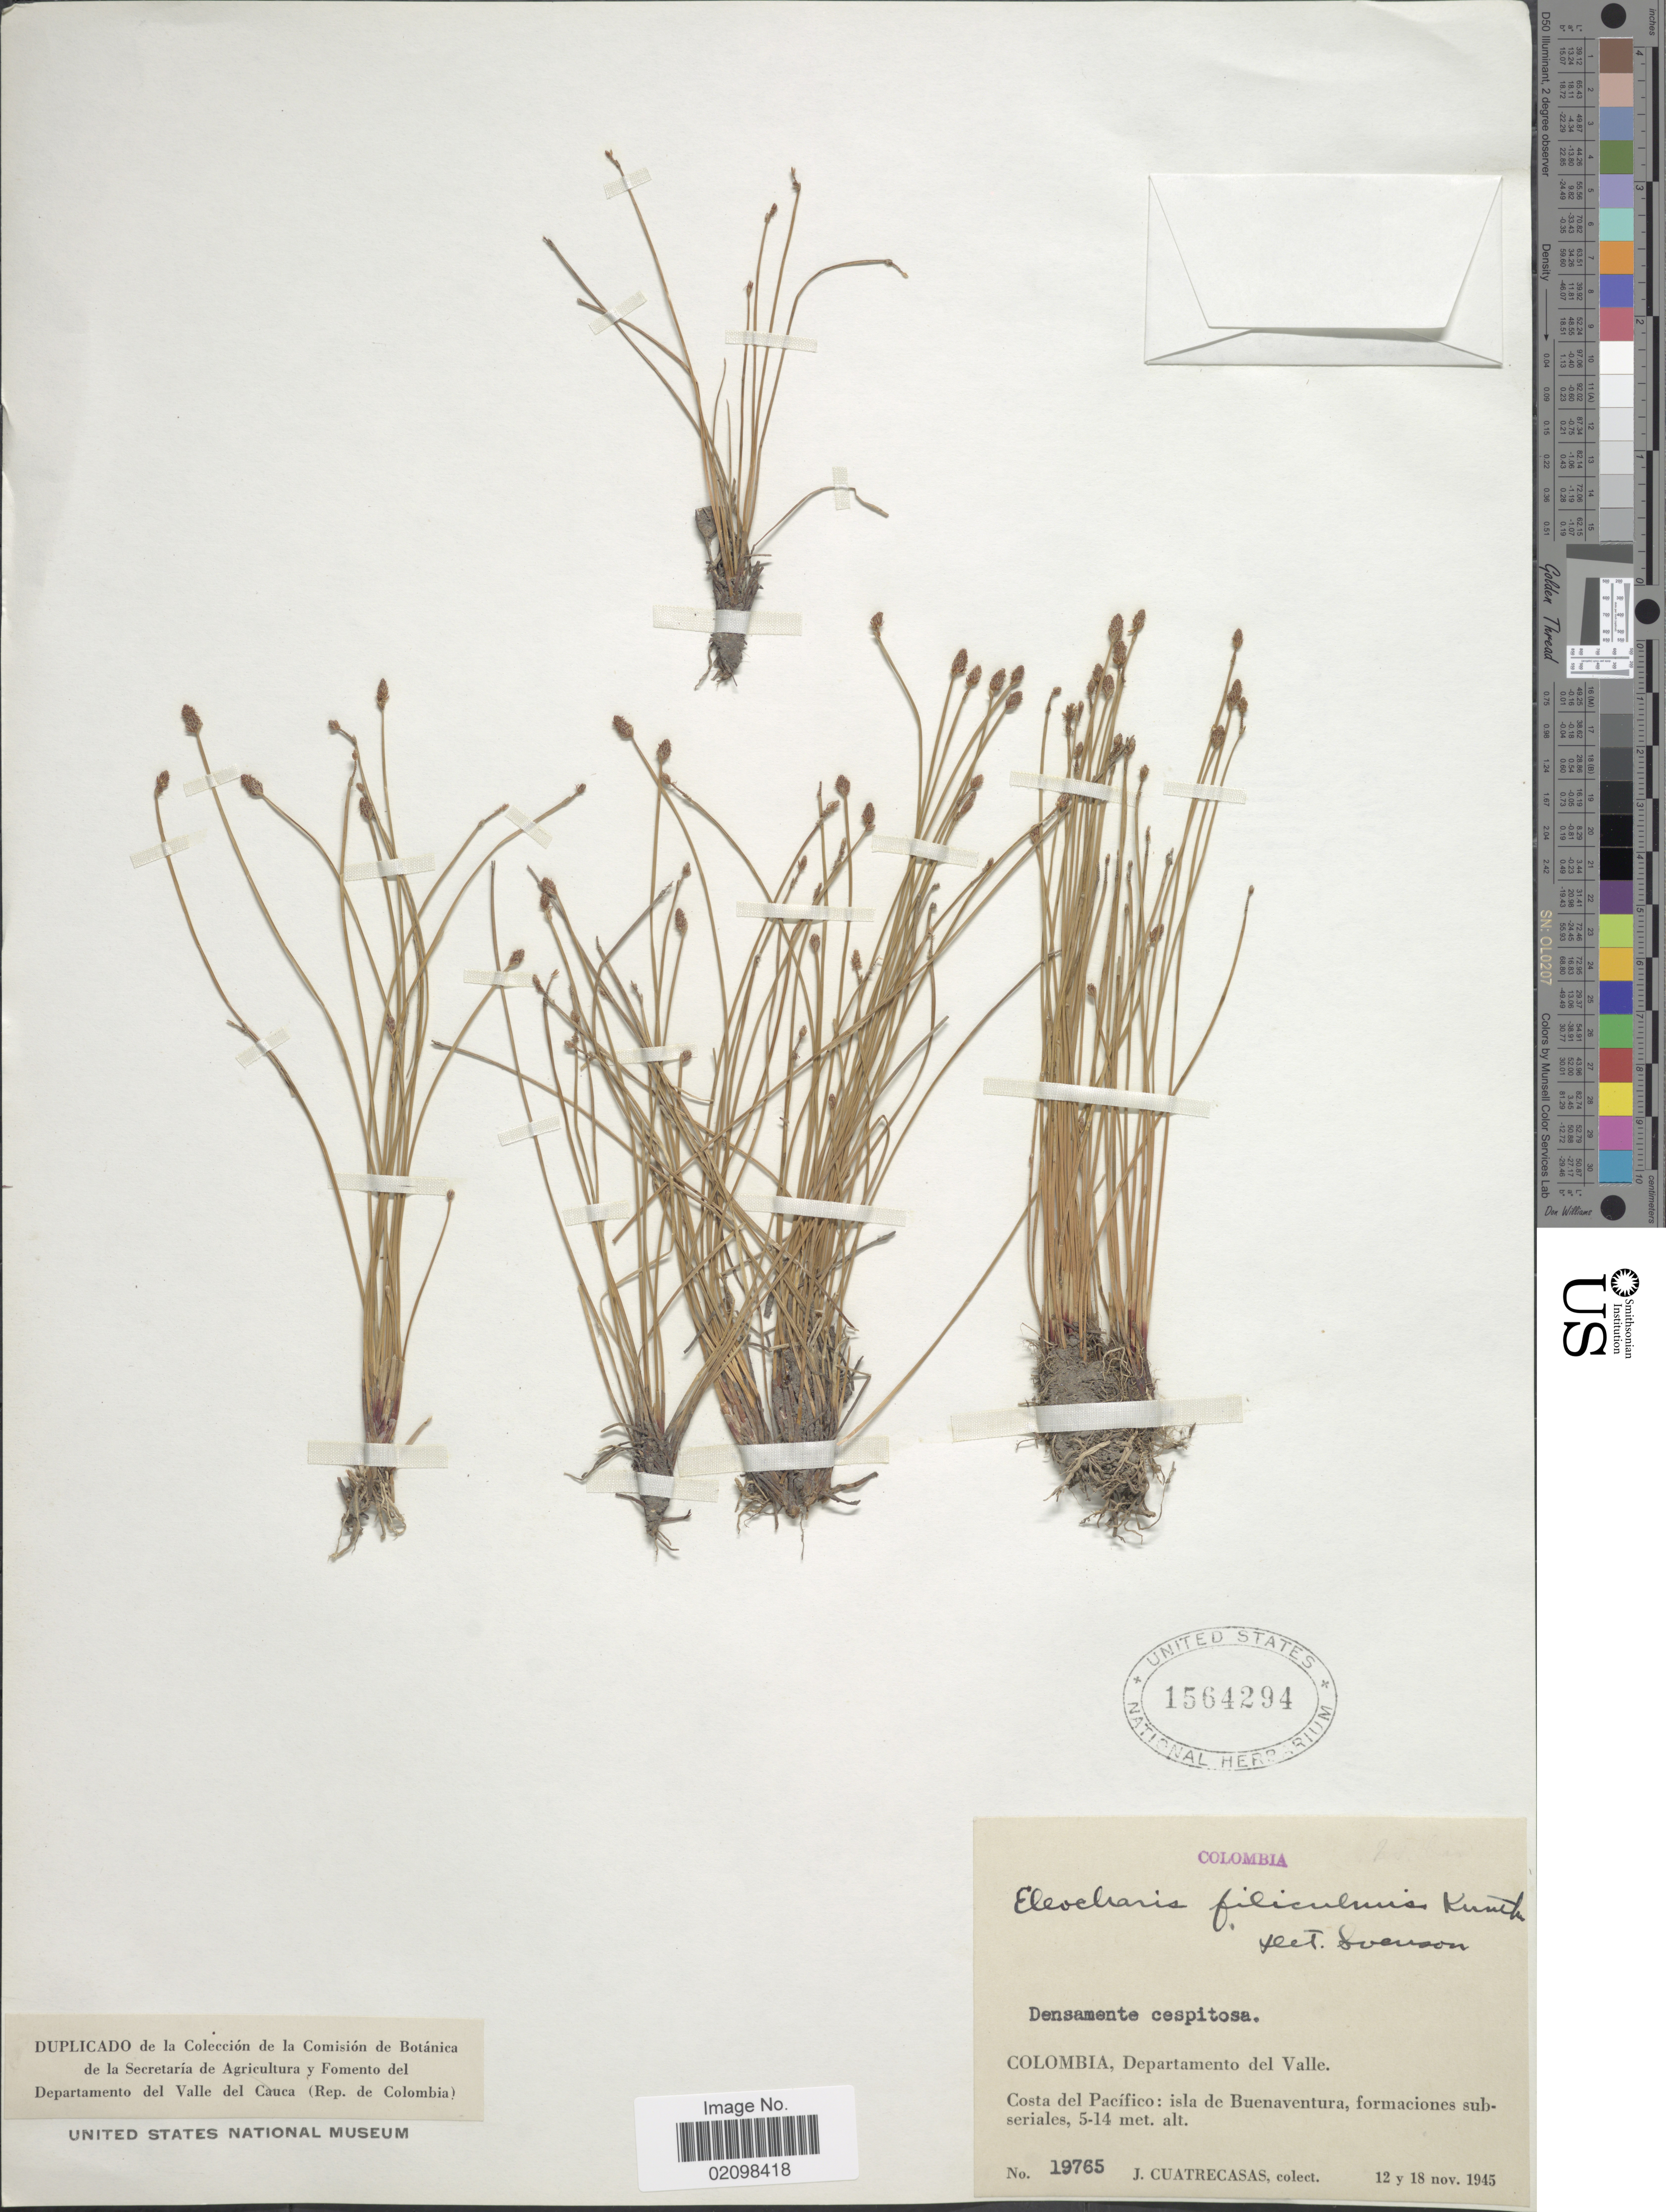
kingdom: Plantae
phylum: Tracheophyta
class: Liliopsida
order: Poales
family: Cyperaceae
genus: Eleocharis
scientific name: Eleocharis filiculmis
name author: Kunth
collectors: J. Cuatrecasas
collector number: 19765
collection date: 1945-11-12/1945-11-18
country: Colombia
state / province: Valle del Cauca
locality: Departamento del Valle. Costa del Pacífico: isla de Buenaventura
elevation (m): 5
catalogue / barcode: US 1564294